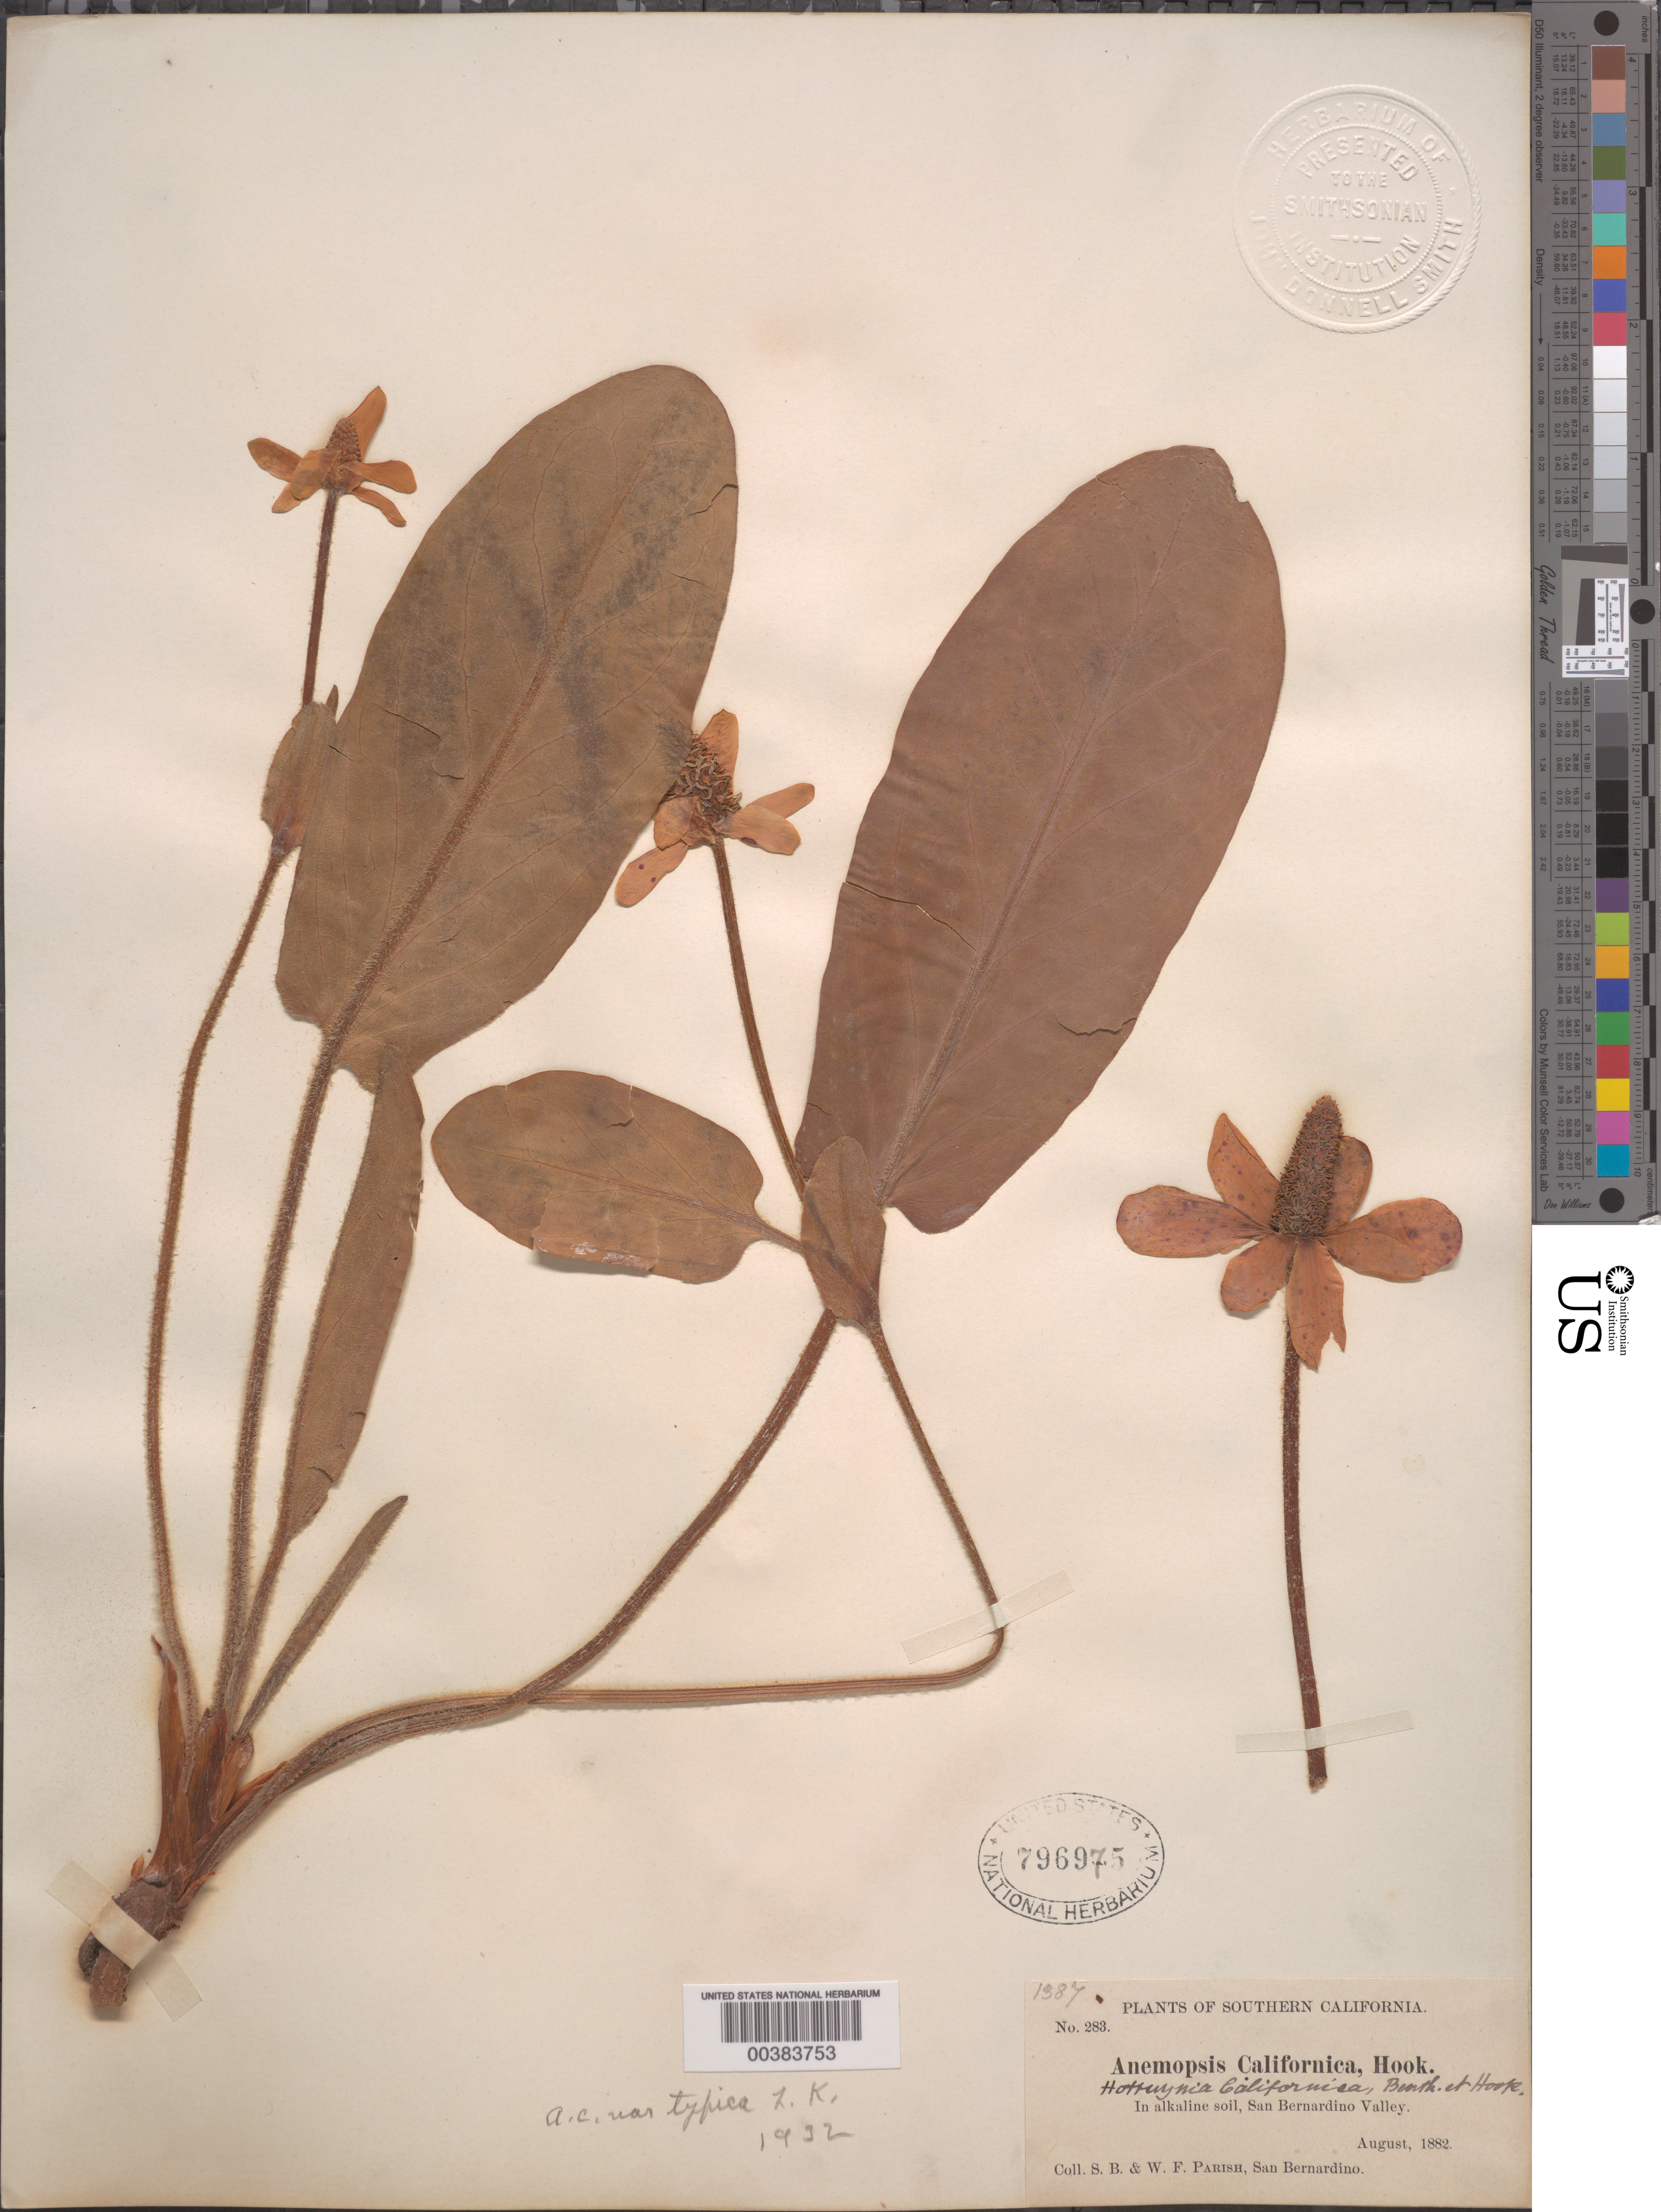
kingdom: Plantae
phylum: Tracheophyta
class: Magnoliopsida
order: Piperales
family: Saururaceae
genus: Anemopsis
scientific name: Anemopsis californica var. typica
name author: Kelso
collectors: S. B. Parish & W. F. Parish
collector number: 283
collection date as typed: Aug 1882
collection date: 1882-08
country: United States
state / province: California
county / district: San Bernardino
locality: San bernardino valley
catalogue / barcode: US 796975